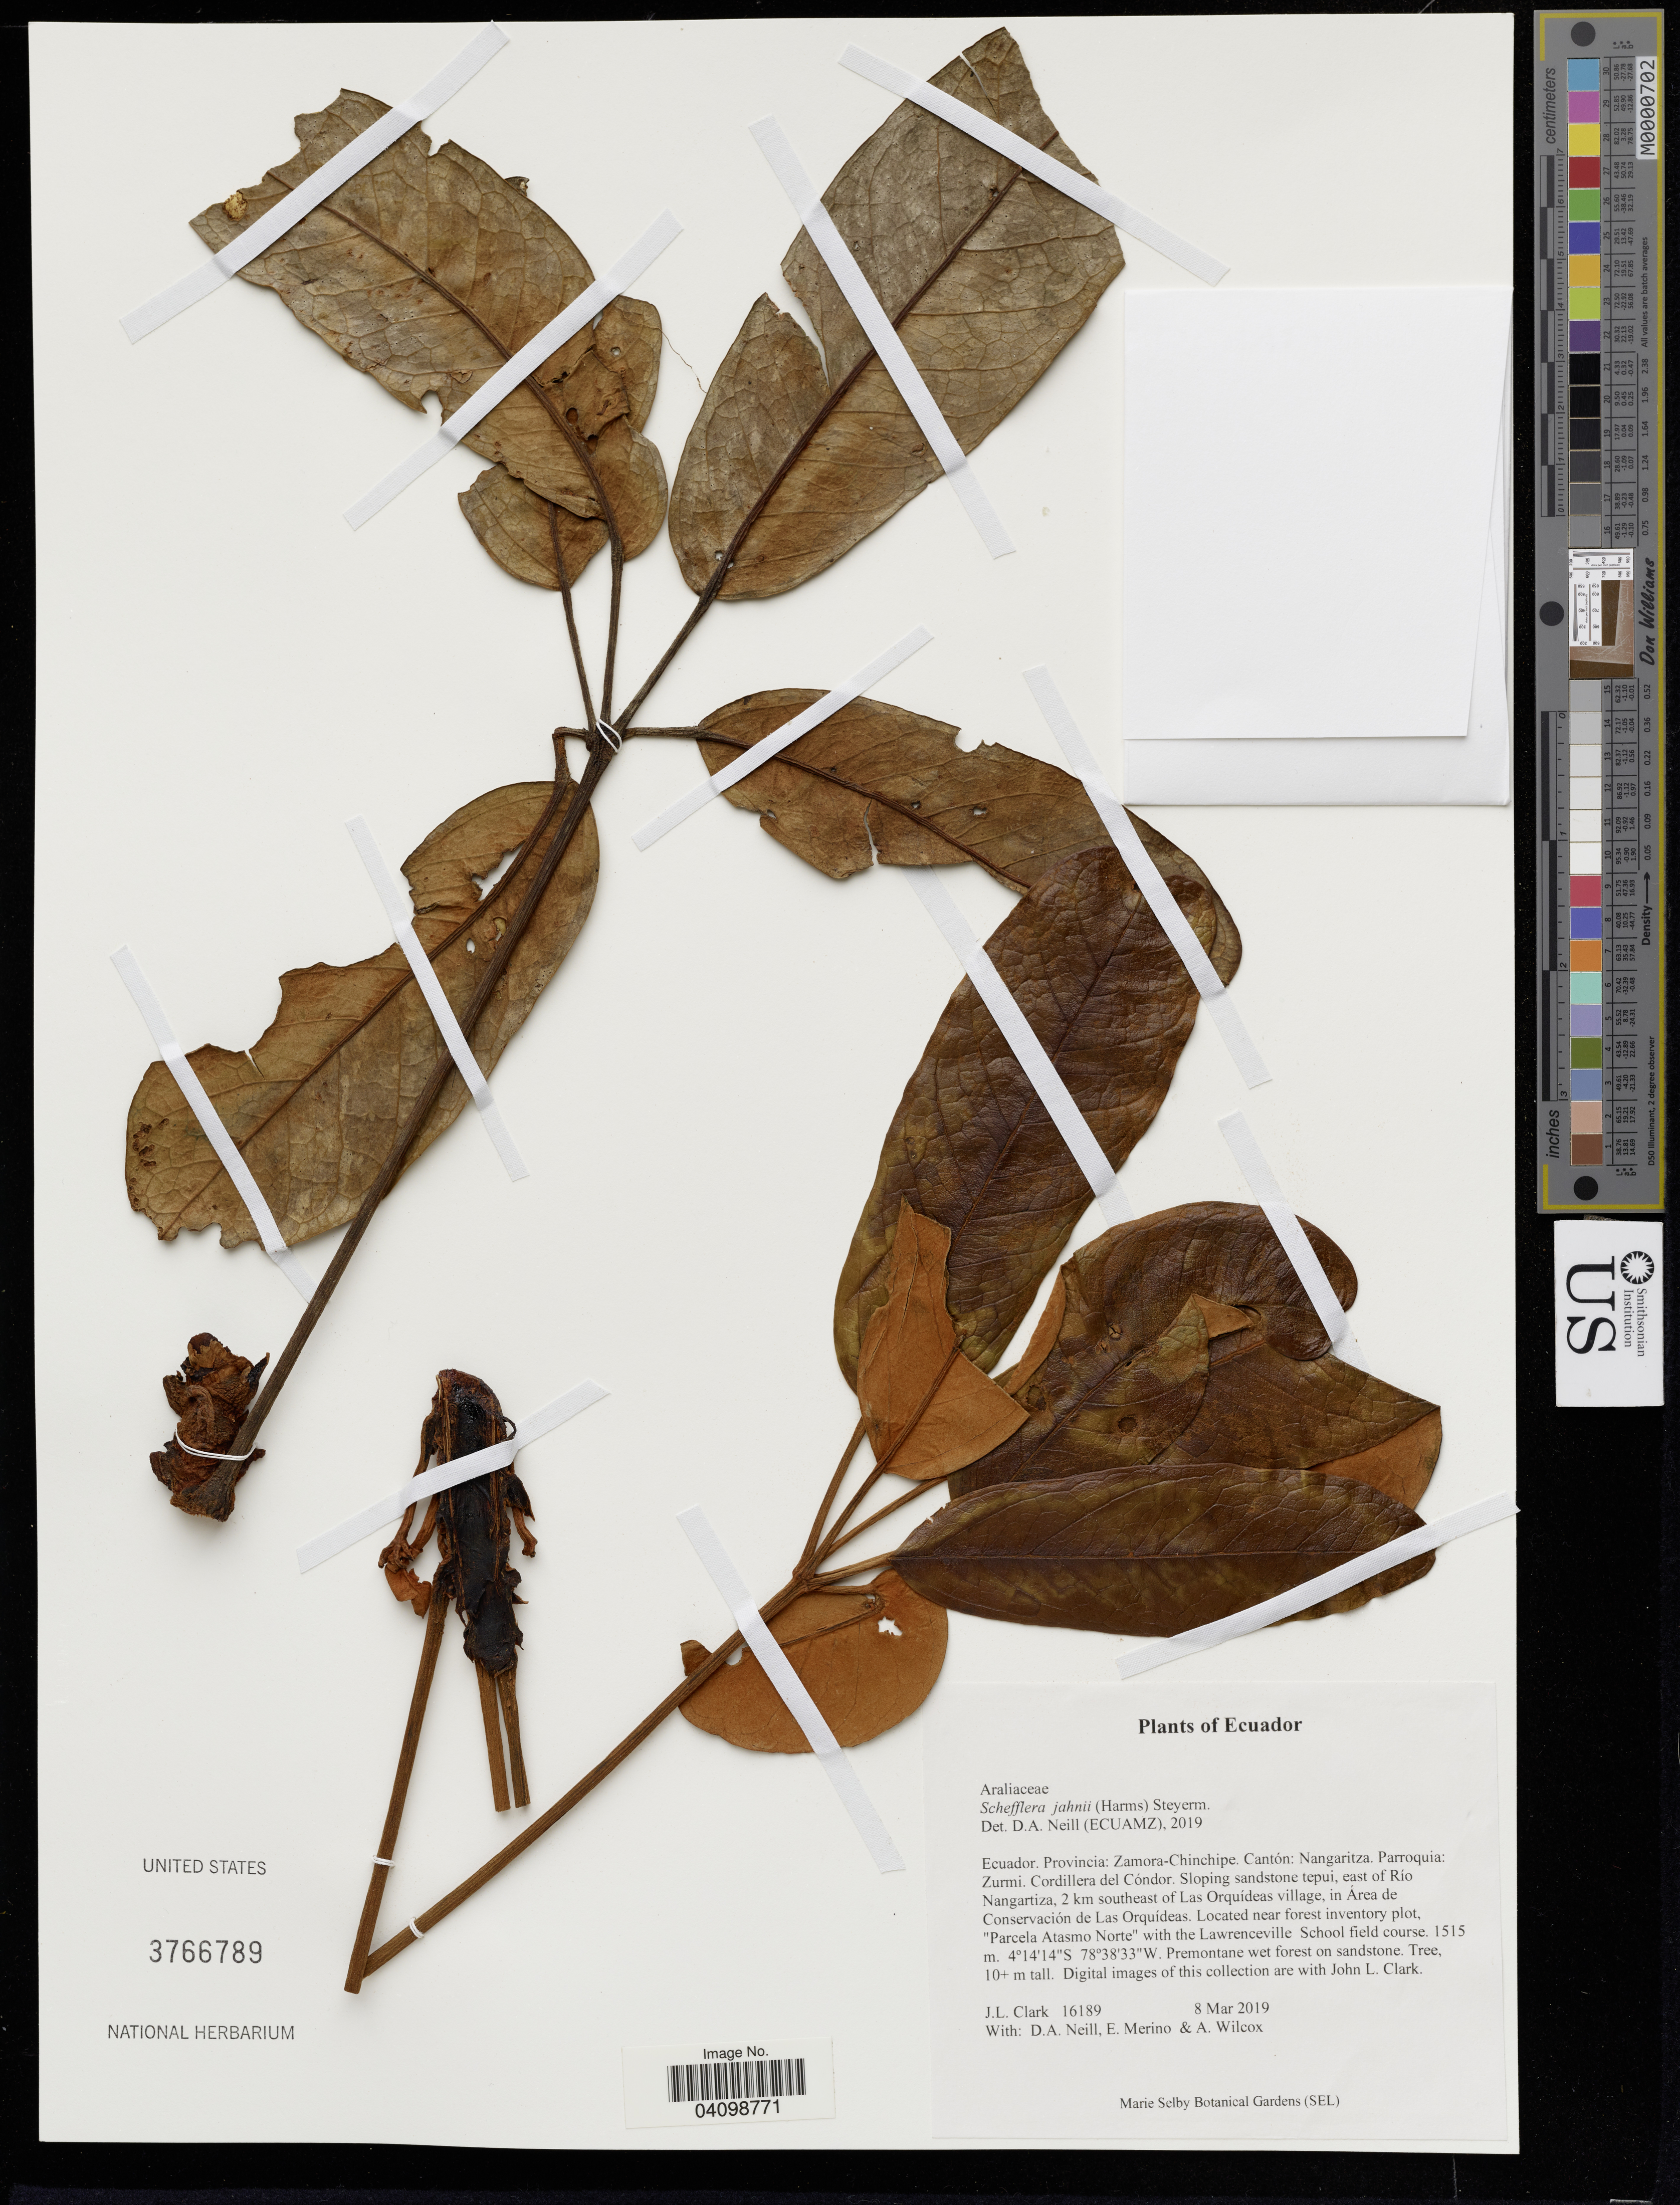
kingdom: Plantae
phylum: Tracheophyta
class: Magnoliopsida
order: Apiales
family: Araliaceae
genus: Schefflera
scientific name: Schefflera jahnii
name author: (Harms) Steyerm.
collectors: J. Clark, D. A. Neill & A. Wilcox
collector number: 16189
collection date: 2019-03-08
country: Ecuador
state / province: Zamora-Chinchipe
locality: Cantón: Nangaritza. Parroquia: Zurmi. Cordillera del Cóndor.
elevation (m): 1515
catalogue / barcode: US 3766789